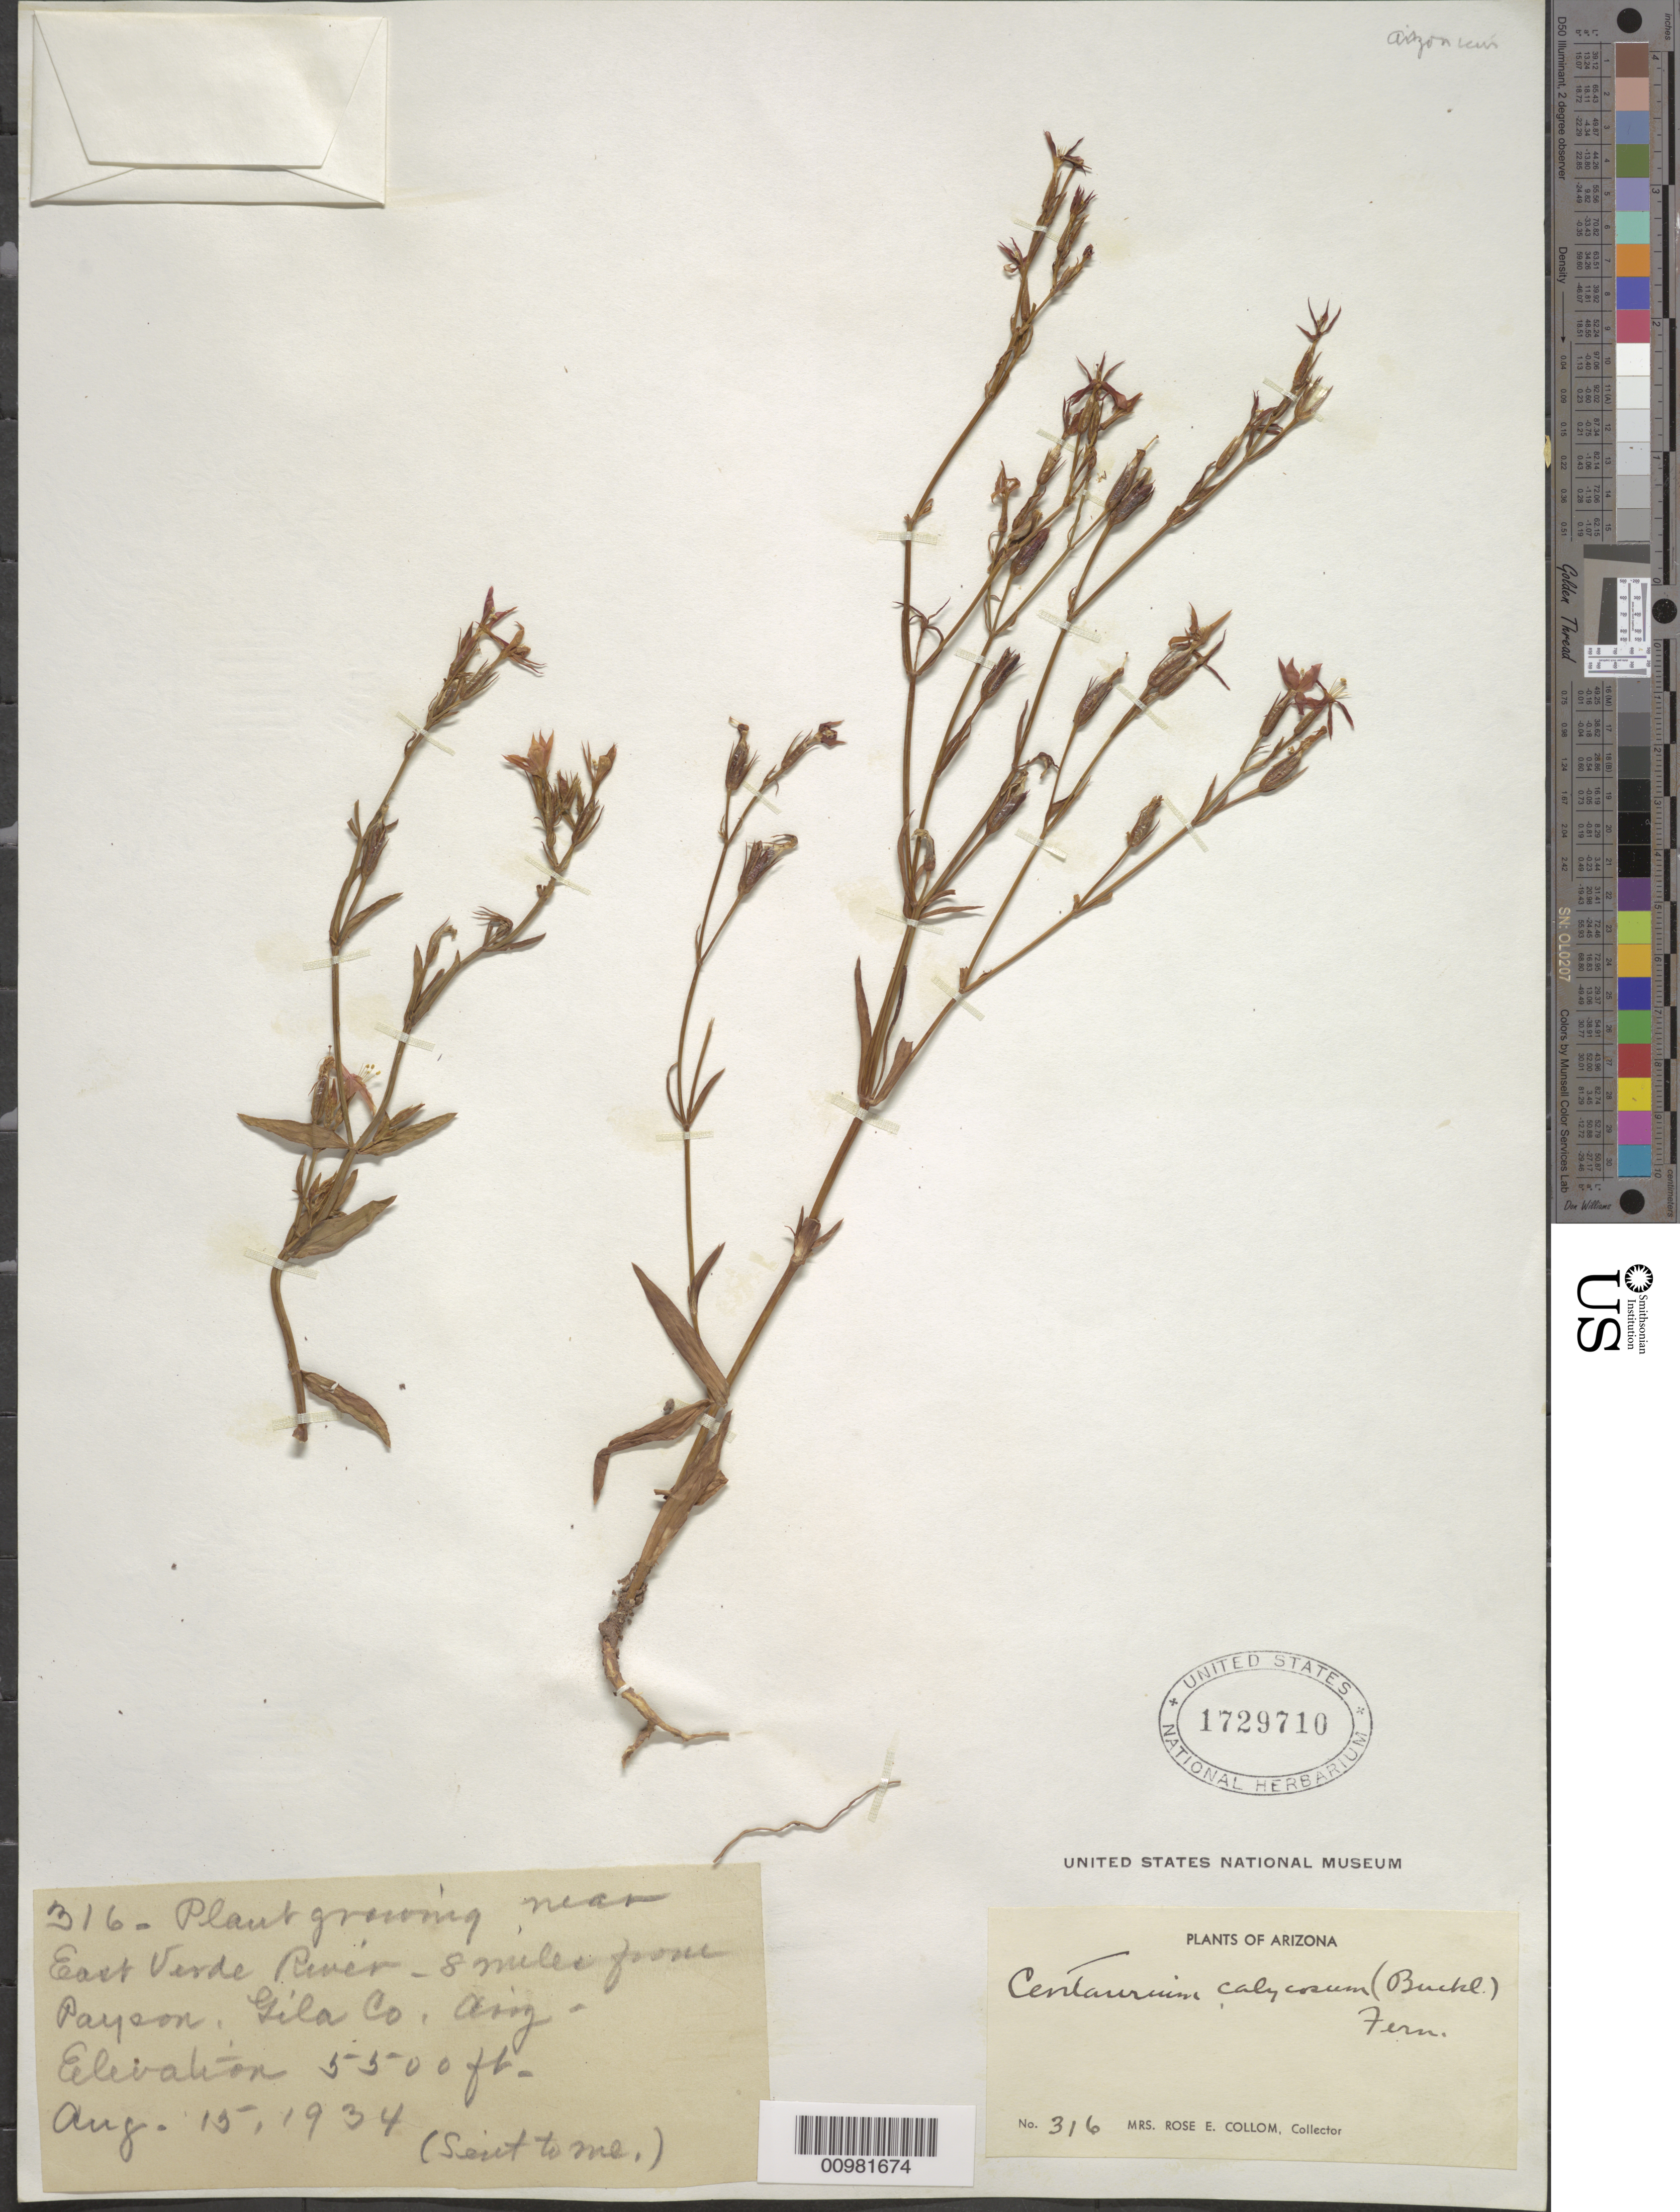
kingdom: Plantae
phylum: Tracheophyta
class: Magnoliopsida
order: Gentianales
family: Gentianaceae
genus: Centaurium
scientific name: Centaurium calycosum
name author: (Buckley) Buckley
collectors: R. E. Collom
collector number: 316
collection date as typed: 15 Aug 1934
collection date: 1934-08-15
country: United States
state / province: Arizona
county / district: Gila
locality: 8 mi. from Payson, East Verde River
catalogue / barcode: US 1729710